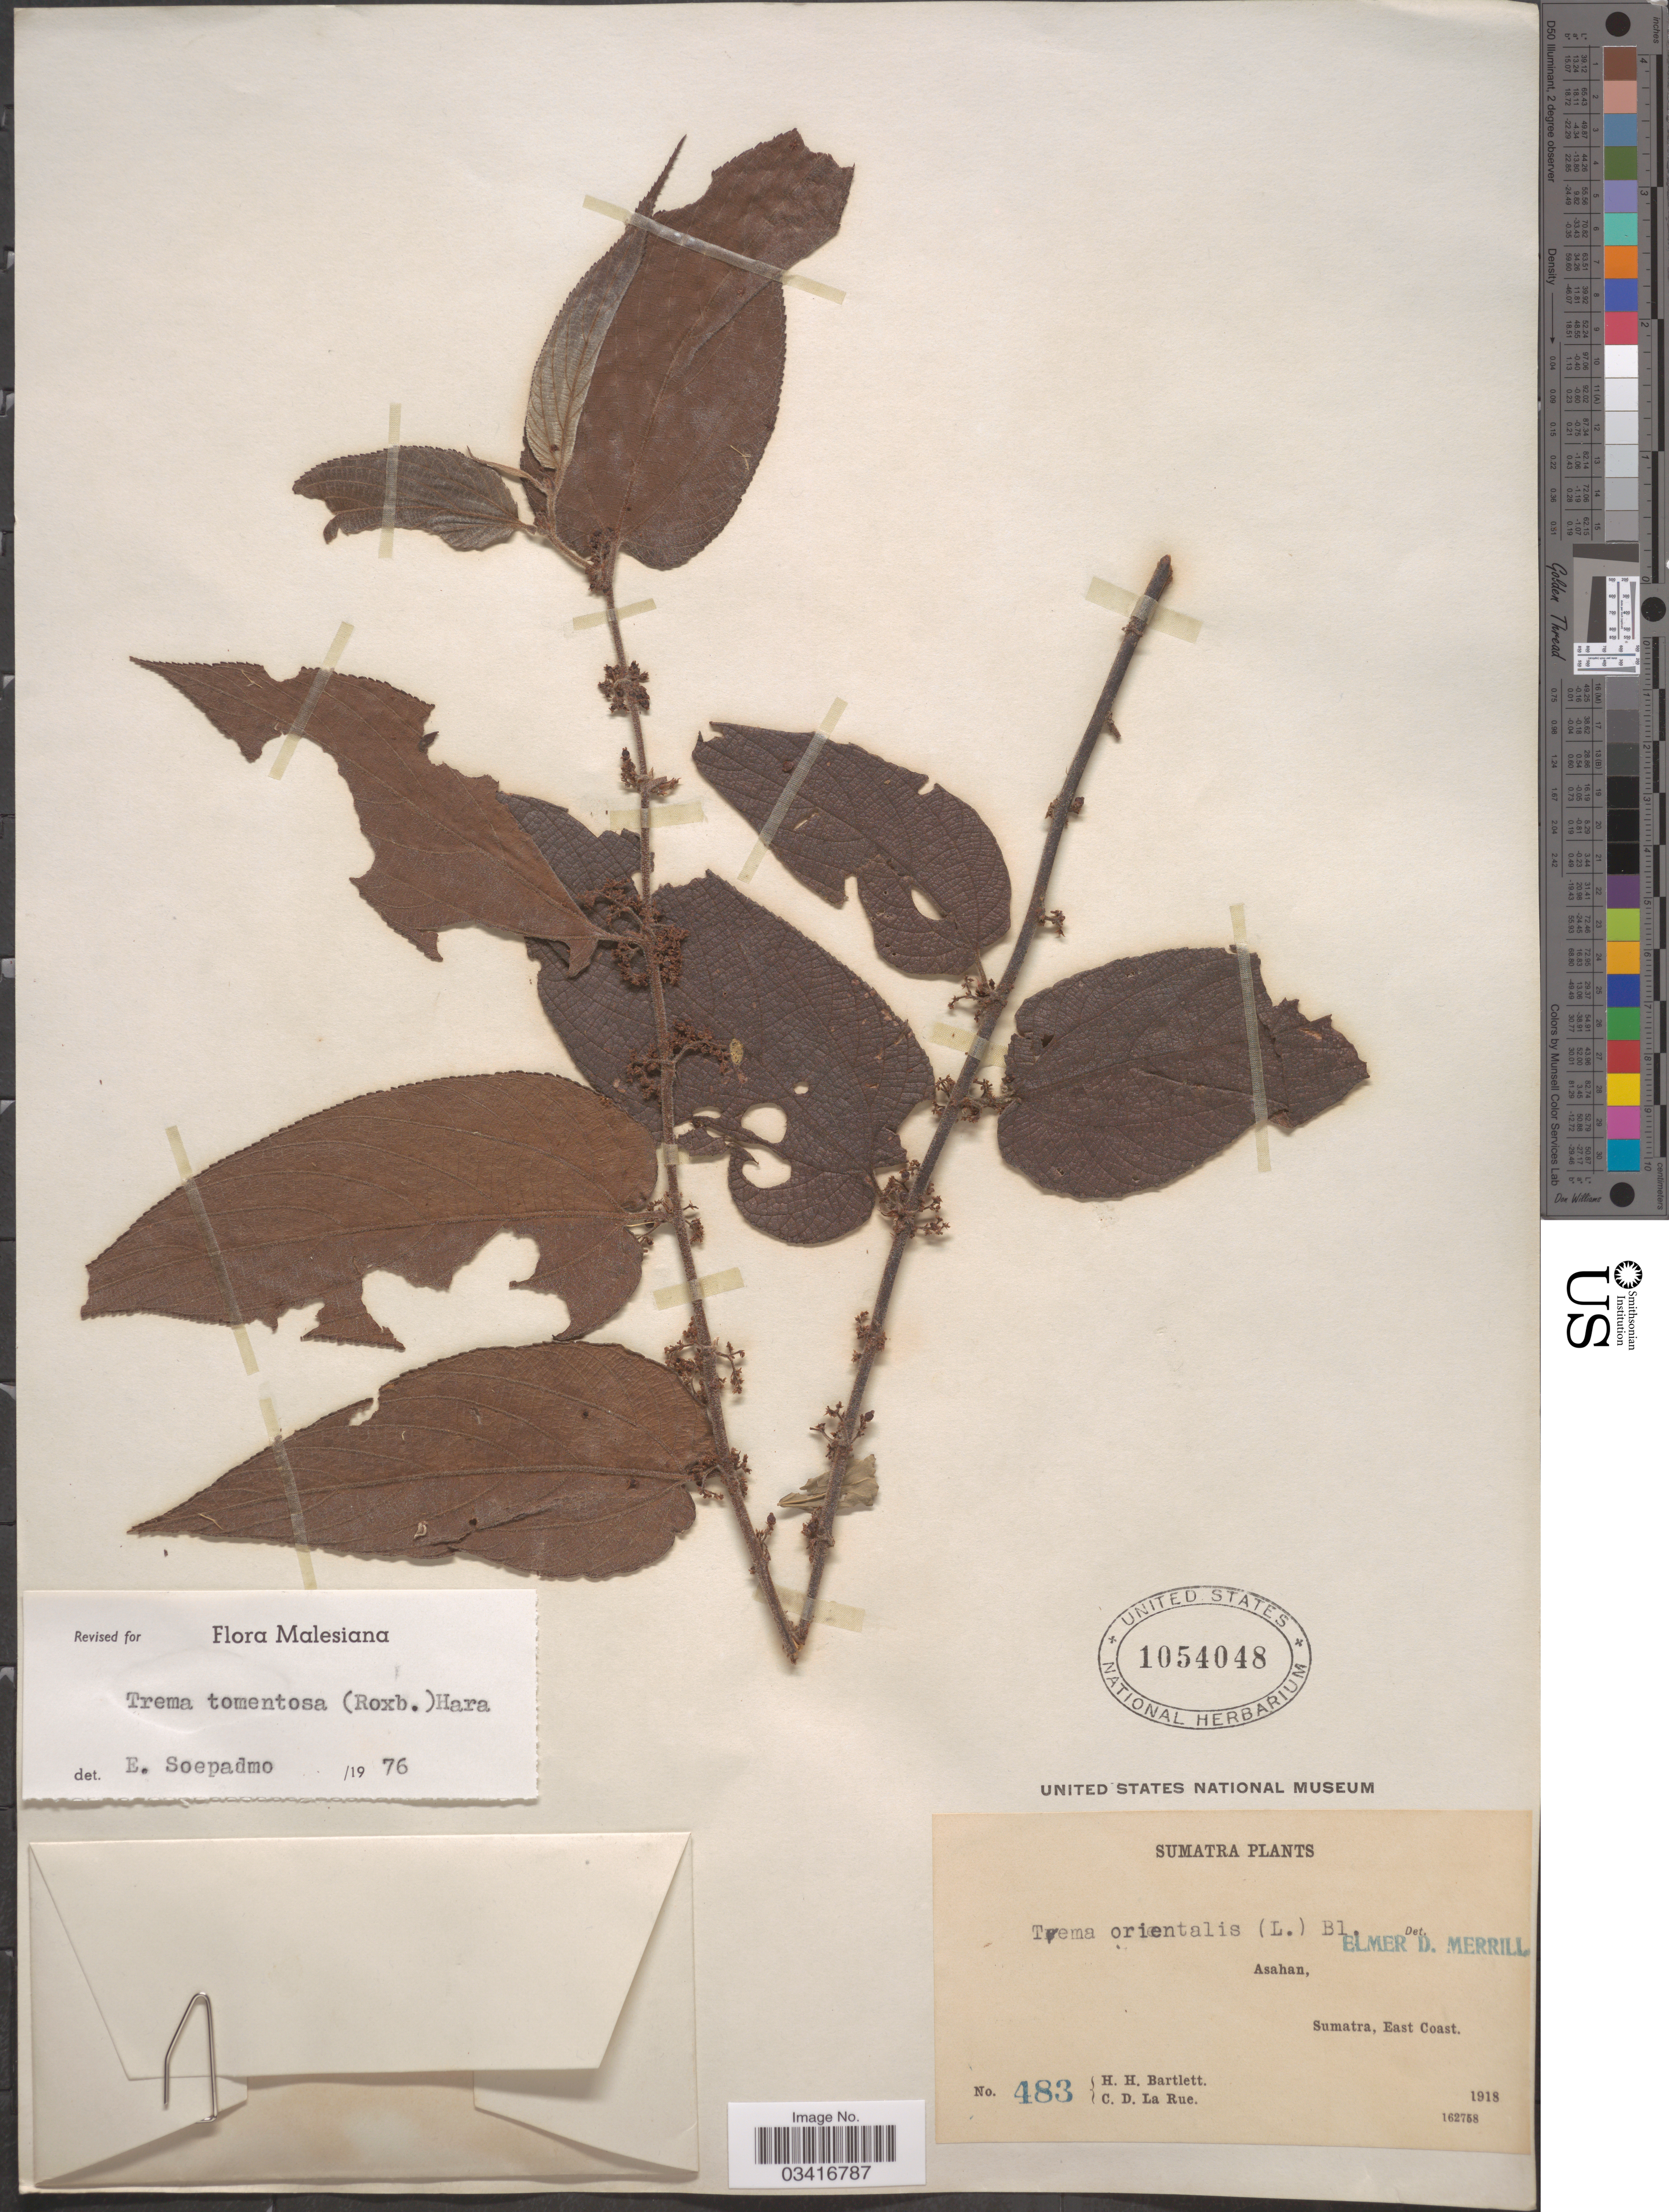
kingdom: Plantae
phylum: Tracheophyta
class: Magnoliopsida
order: Rosales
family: Cannabaceae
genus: Trema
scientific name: Trema tomentosum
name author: (Roxb.) Y. Hara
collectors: H. H. Bartlett & C. La Rue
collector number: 483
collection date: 1918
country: Indonesia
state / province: Sumatra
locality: Asahan, East Coast.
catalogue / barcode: US 1054048